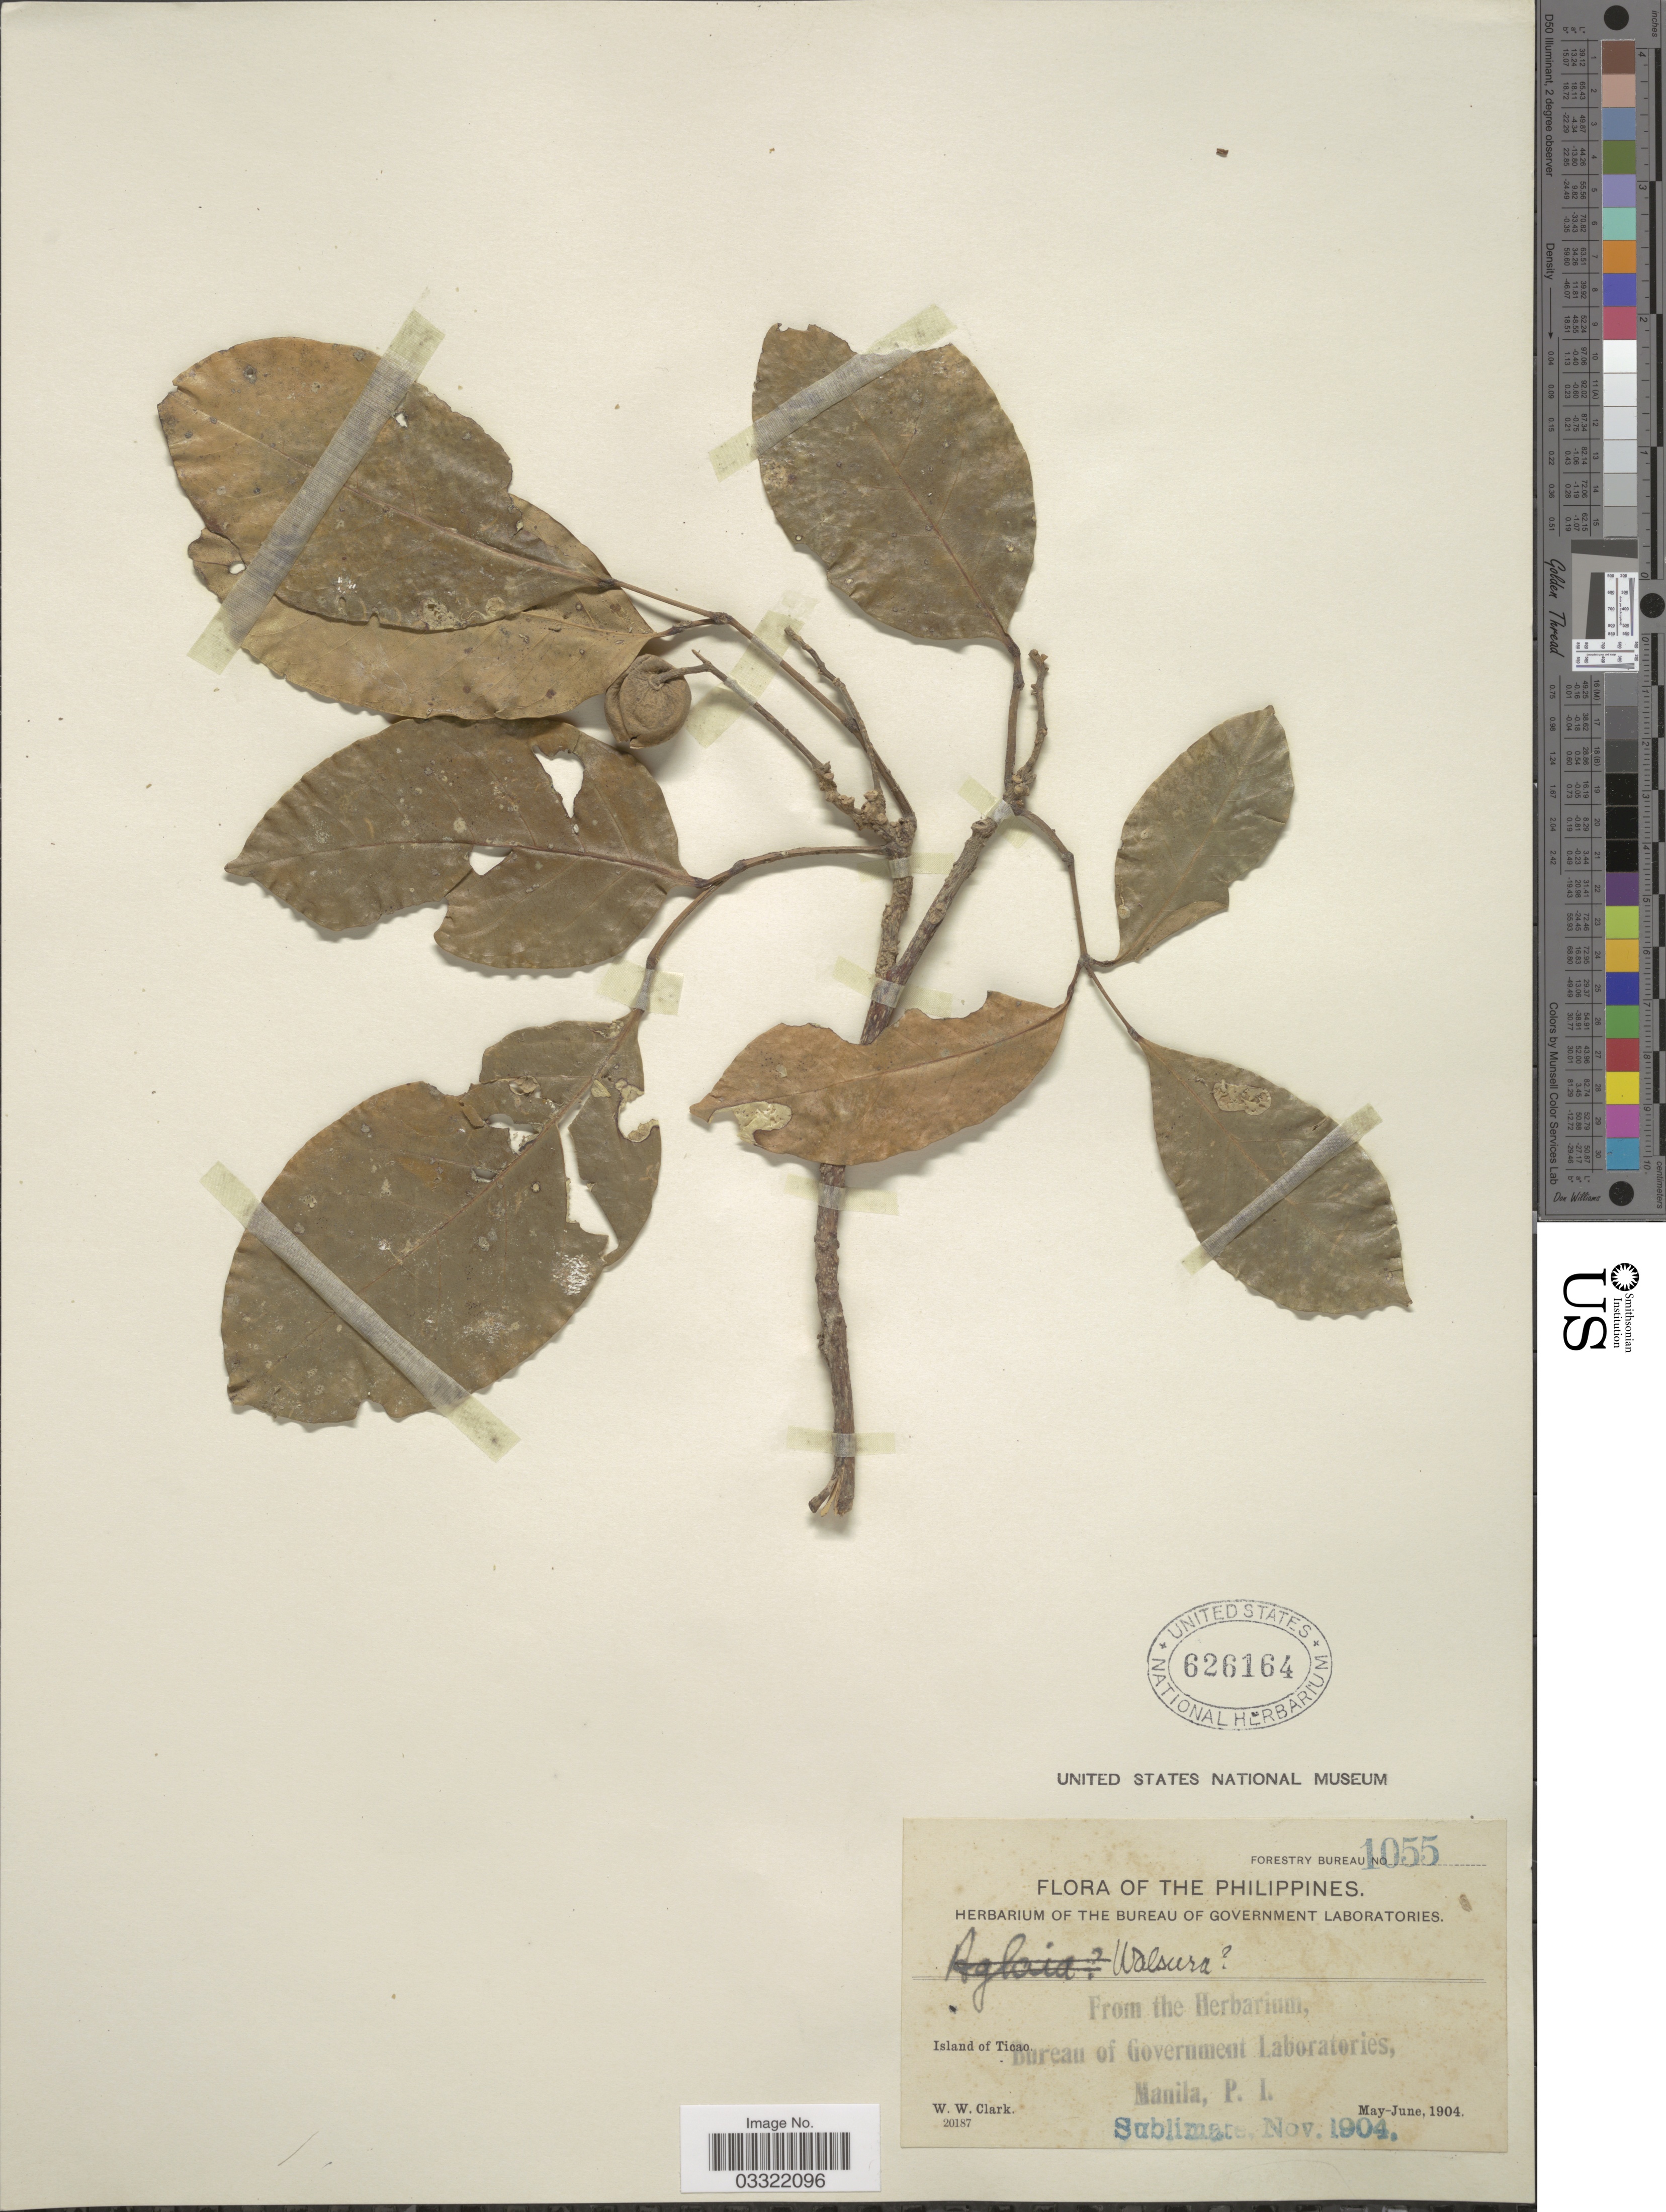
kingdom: Plantae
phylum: Tracheophyta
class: Magnoliopsida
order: Sapindales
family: Meliaceae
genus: Walsura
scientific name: Walsura sp.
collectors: W. W. Clark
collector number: Forestry Bureau 1055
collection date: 1904-05/1904-06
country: Philippines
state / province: Bicol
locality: Island of Ticao.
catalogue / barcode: US 626164